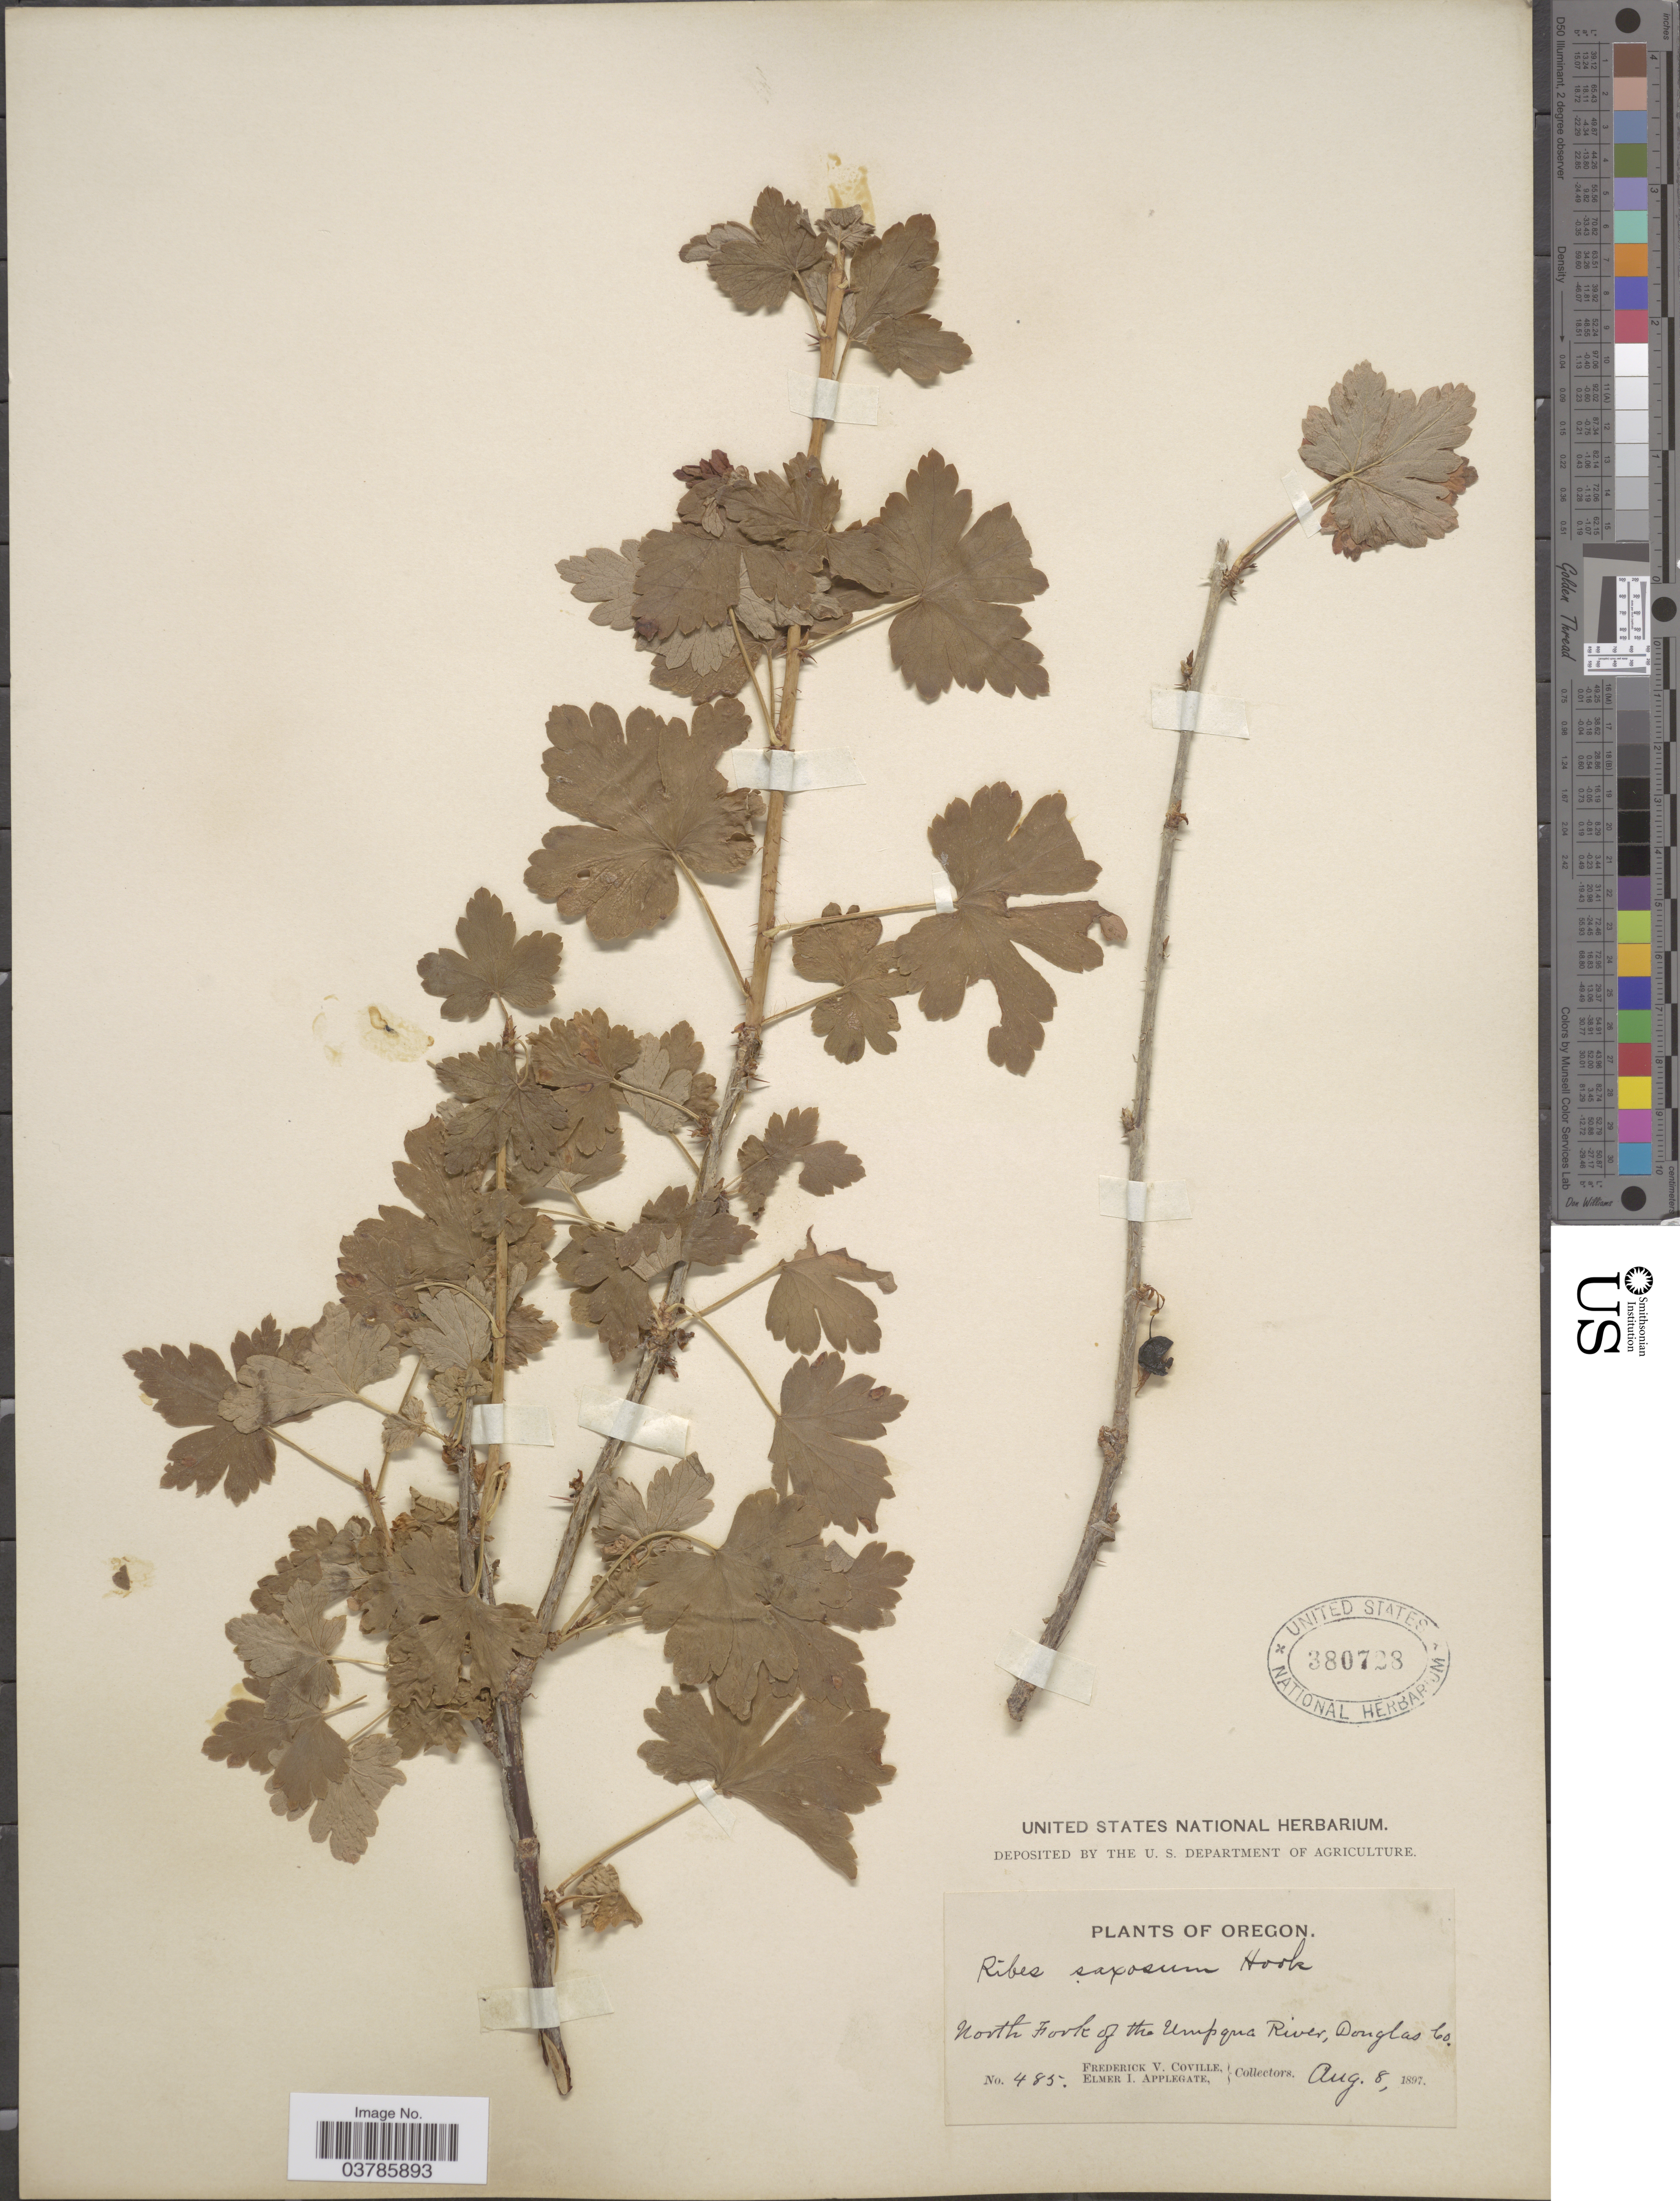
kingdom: Plantae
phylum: Tracheophyta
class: Magnoliopsida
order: Saxifragales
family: Grossulariaceae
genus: Ribes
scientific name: Ribes inerme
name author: Rydb.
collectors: F. V. Coville & E. I. Applegate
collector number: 485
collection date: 1897-08-08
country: United States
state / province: Oregon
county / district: Douglas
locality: North Fork of the Umpgua River, Douglas Co.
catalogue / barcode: US 380728